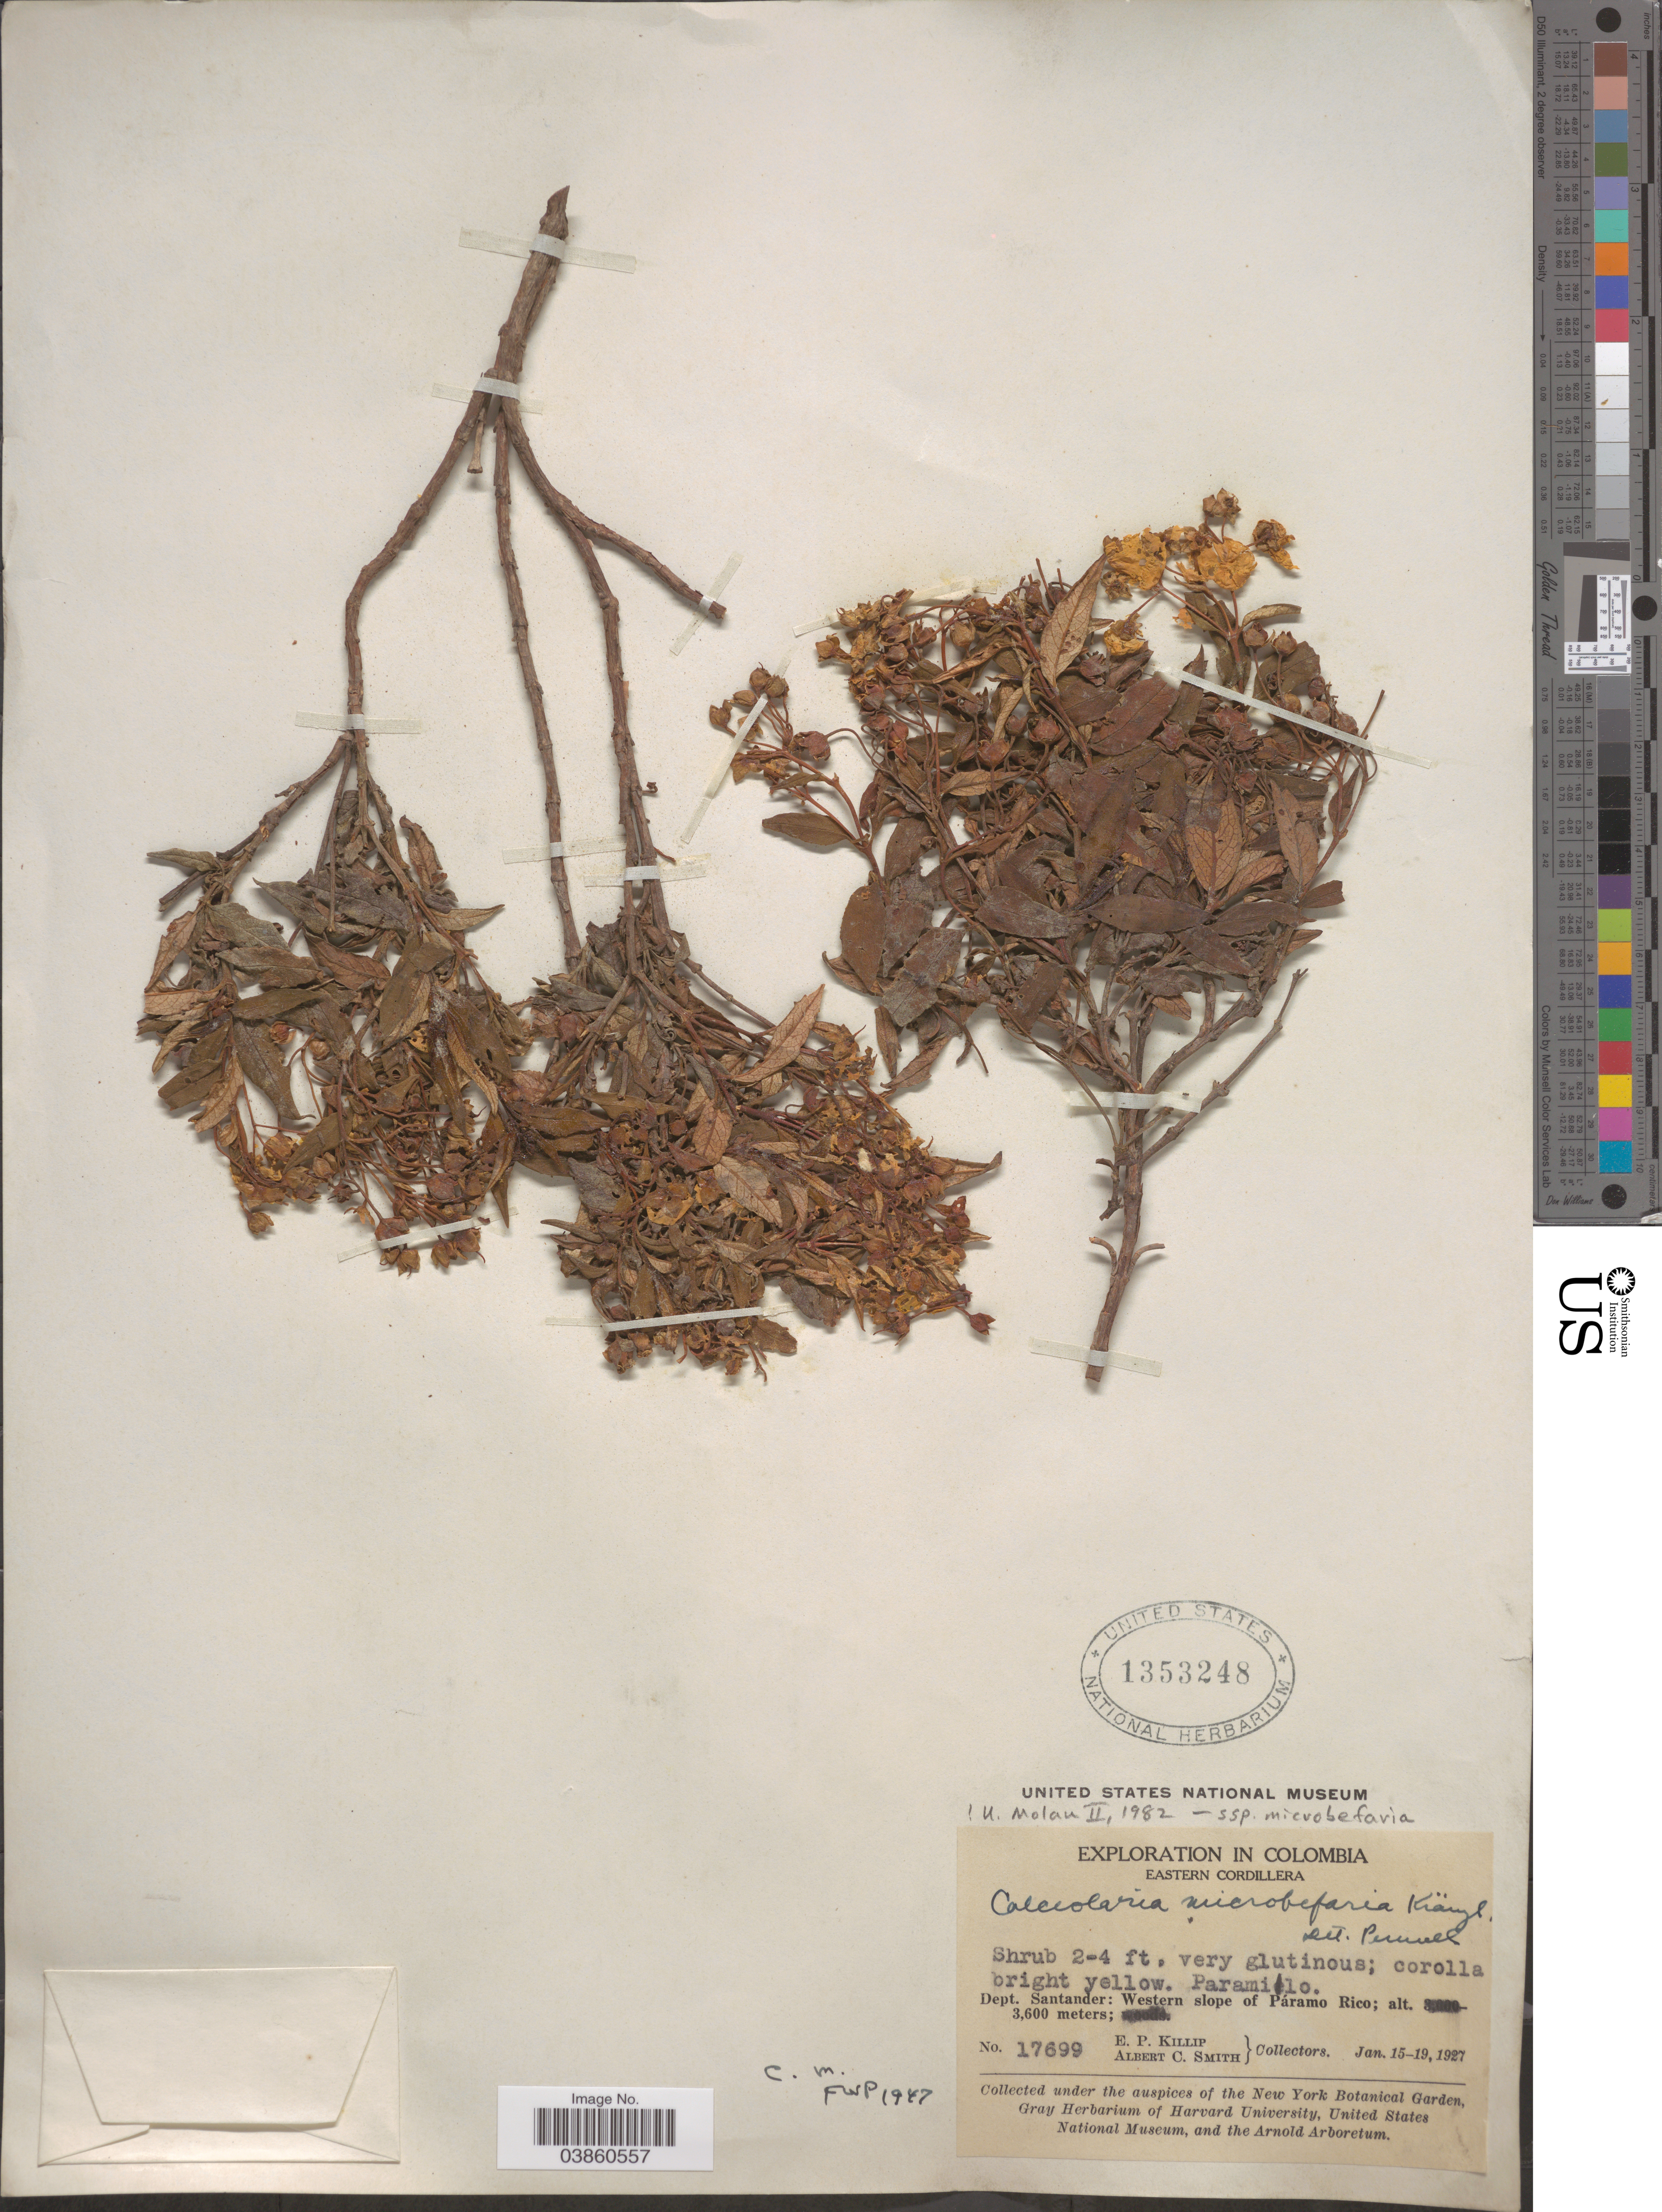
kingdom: Plantae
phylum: Tracheophyta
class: Magnoliopsida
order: Lamiales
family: Calceolariaceae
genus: Calceolaria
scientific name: Calceolaria microbefaria subsp. microbefaria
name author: Kränzl.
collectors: E. P. Killip & A. C. Smith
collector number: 17699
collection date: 1927-01-15/1927-01-19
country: Colombia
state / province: Santander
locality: Eastern Cordillera. Dept. Santander: Western slope of Páramo Rico.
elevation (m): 3600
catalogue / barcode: US 1353248